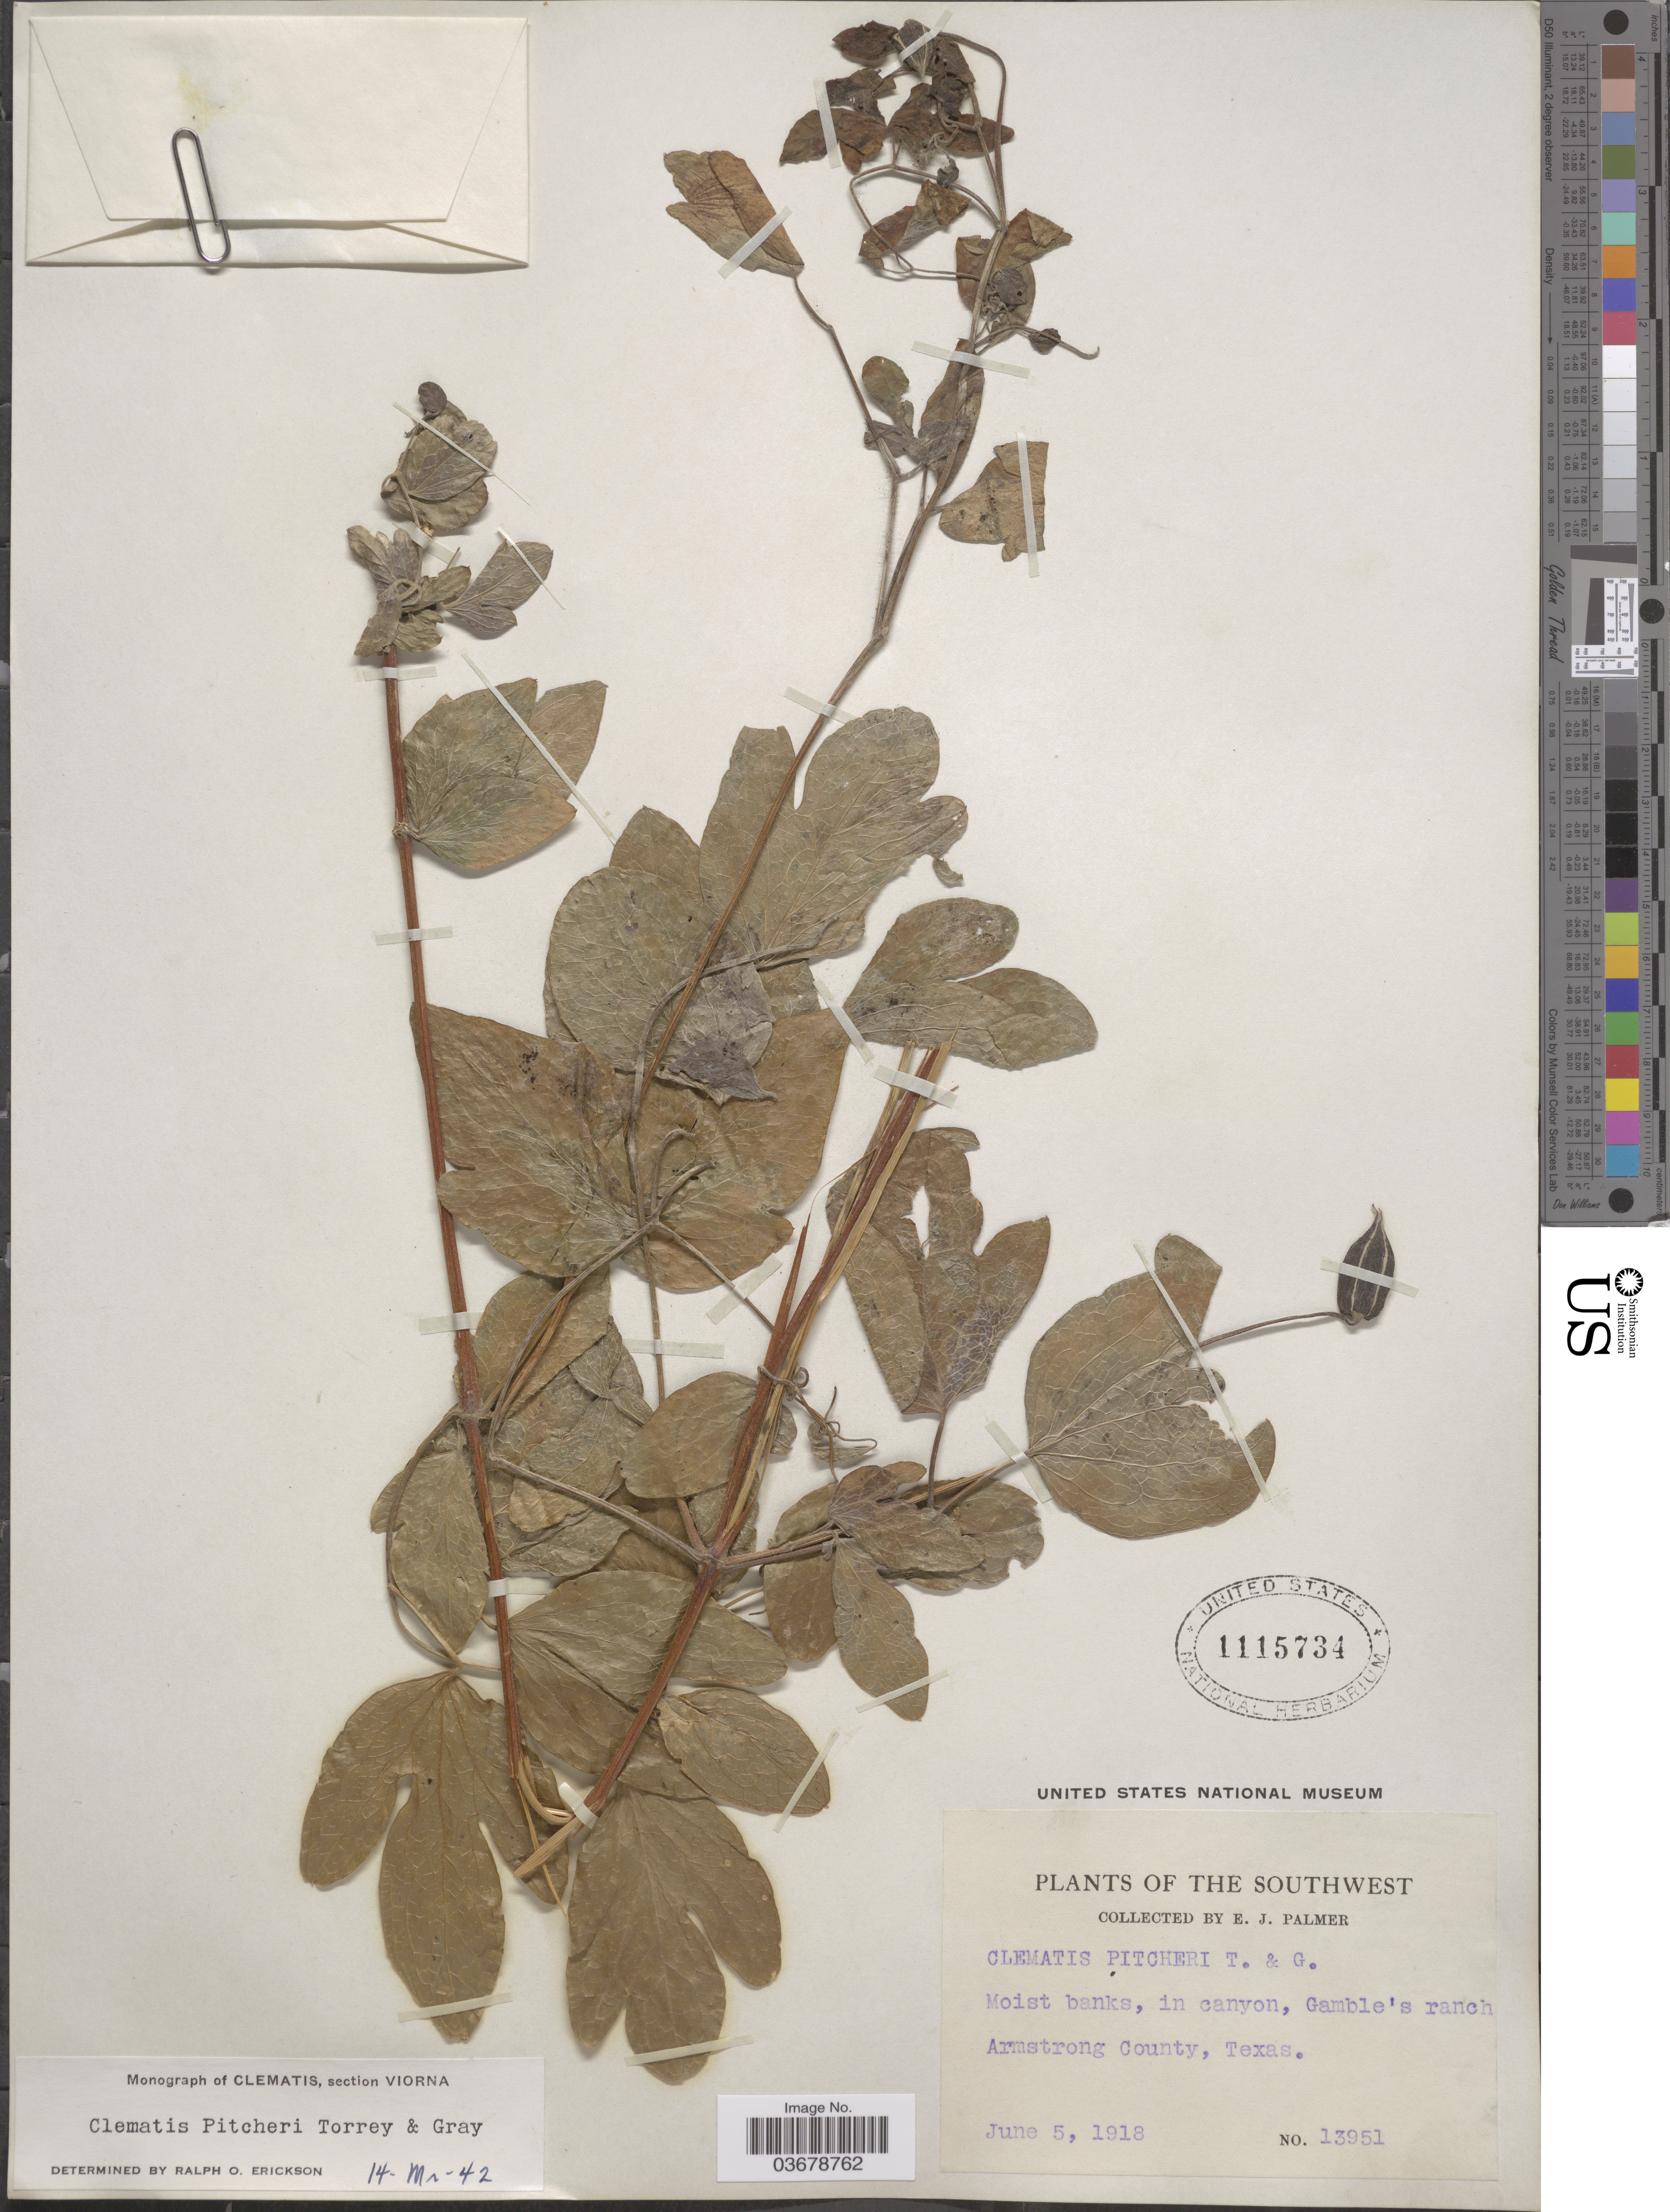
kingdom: Plantae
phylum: Tracheophyta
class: Magnoliopsida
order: Ranunculales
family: Ranunculaceae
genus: Clematis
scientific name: Clematis viorna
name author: L.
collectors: E. J. Palmer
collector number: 13951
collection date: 1918-06-05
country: United States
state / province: Texas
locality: The Southwest. Gamble's ranch. Armstrong County.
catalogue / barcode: US 1115734